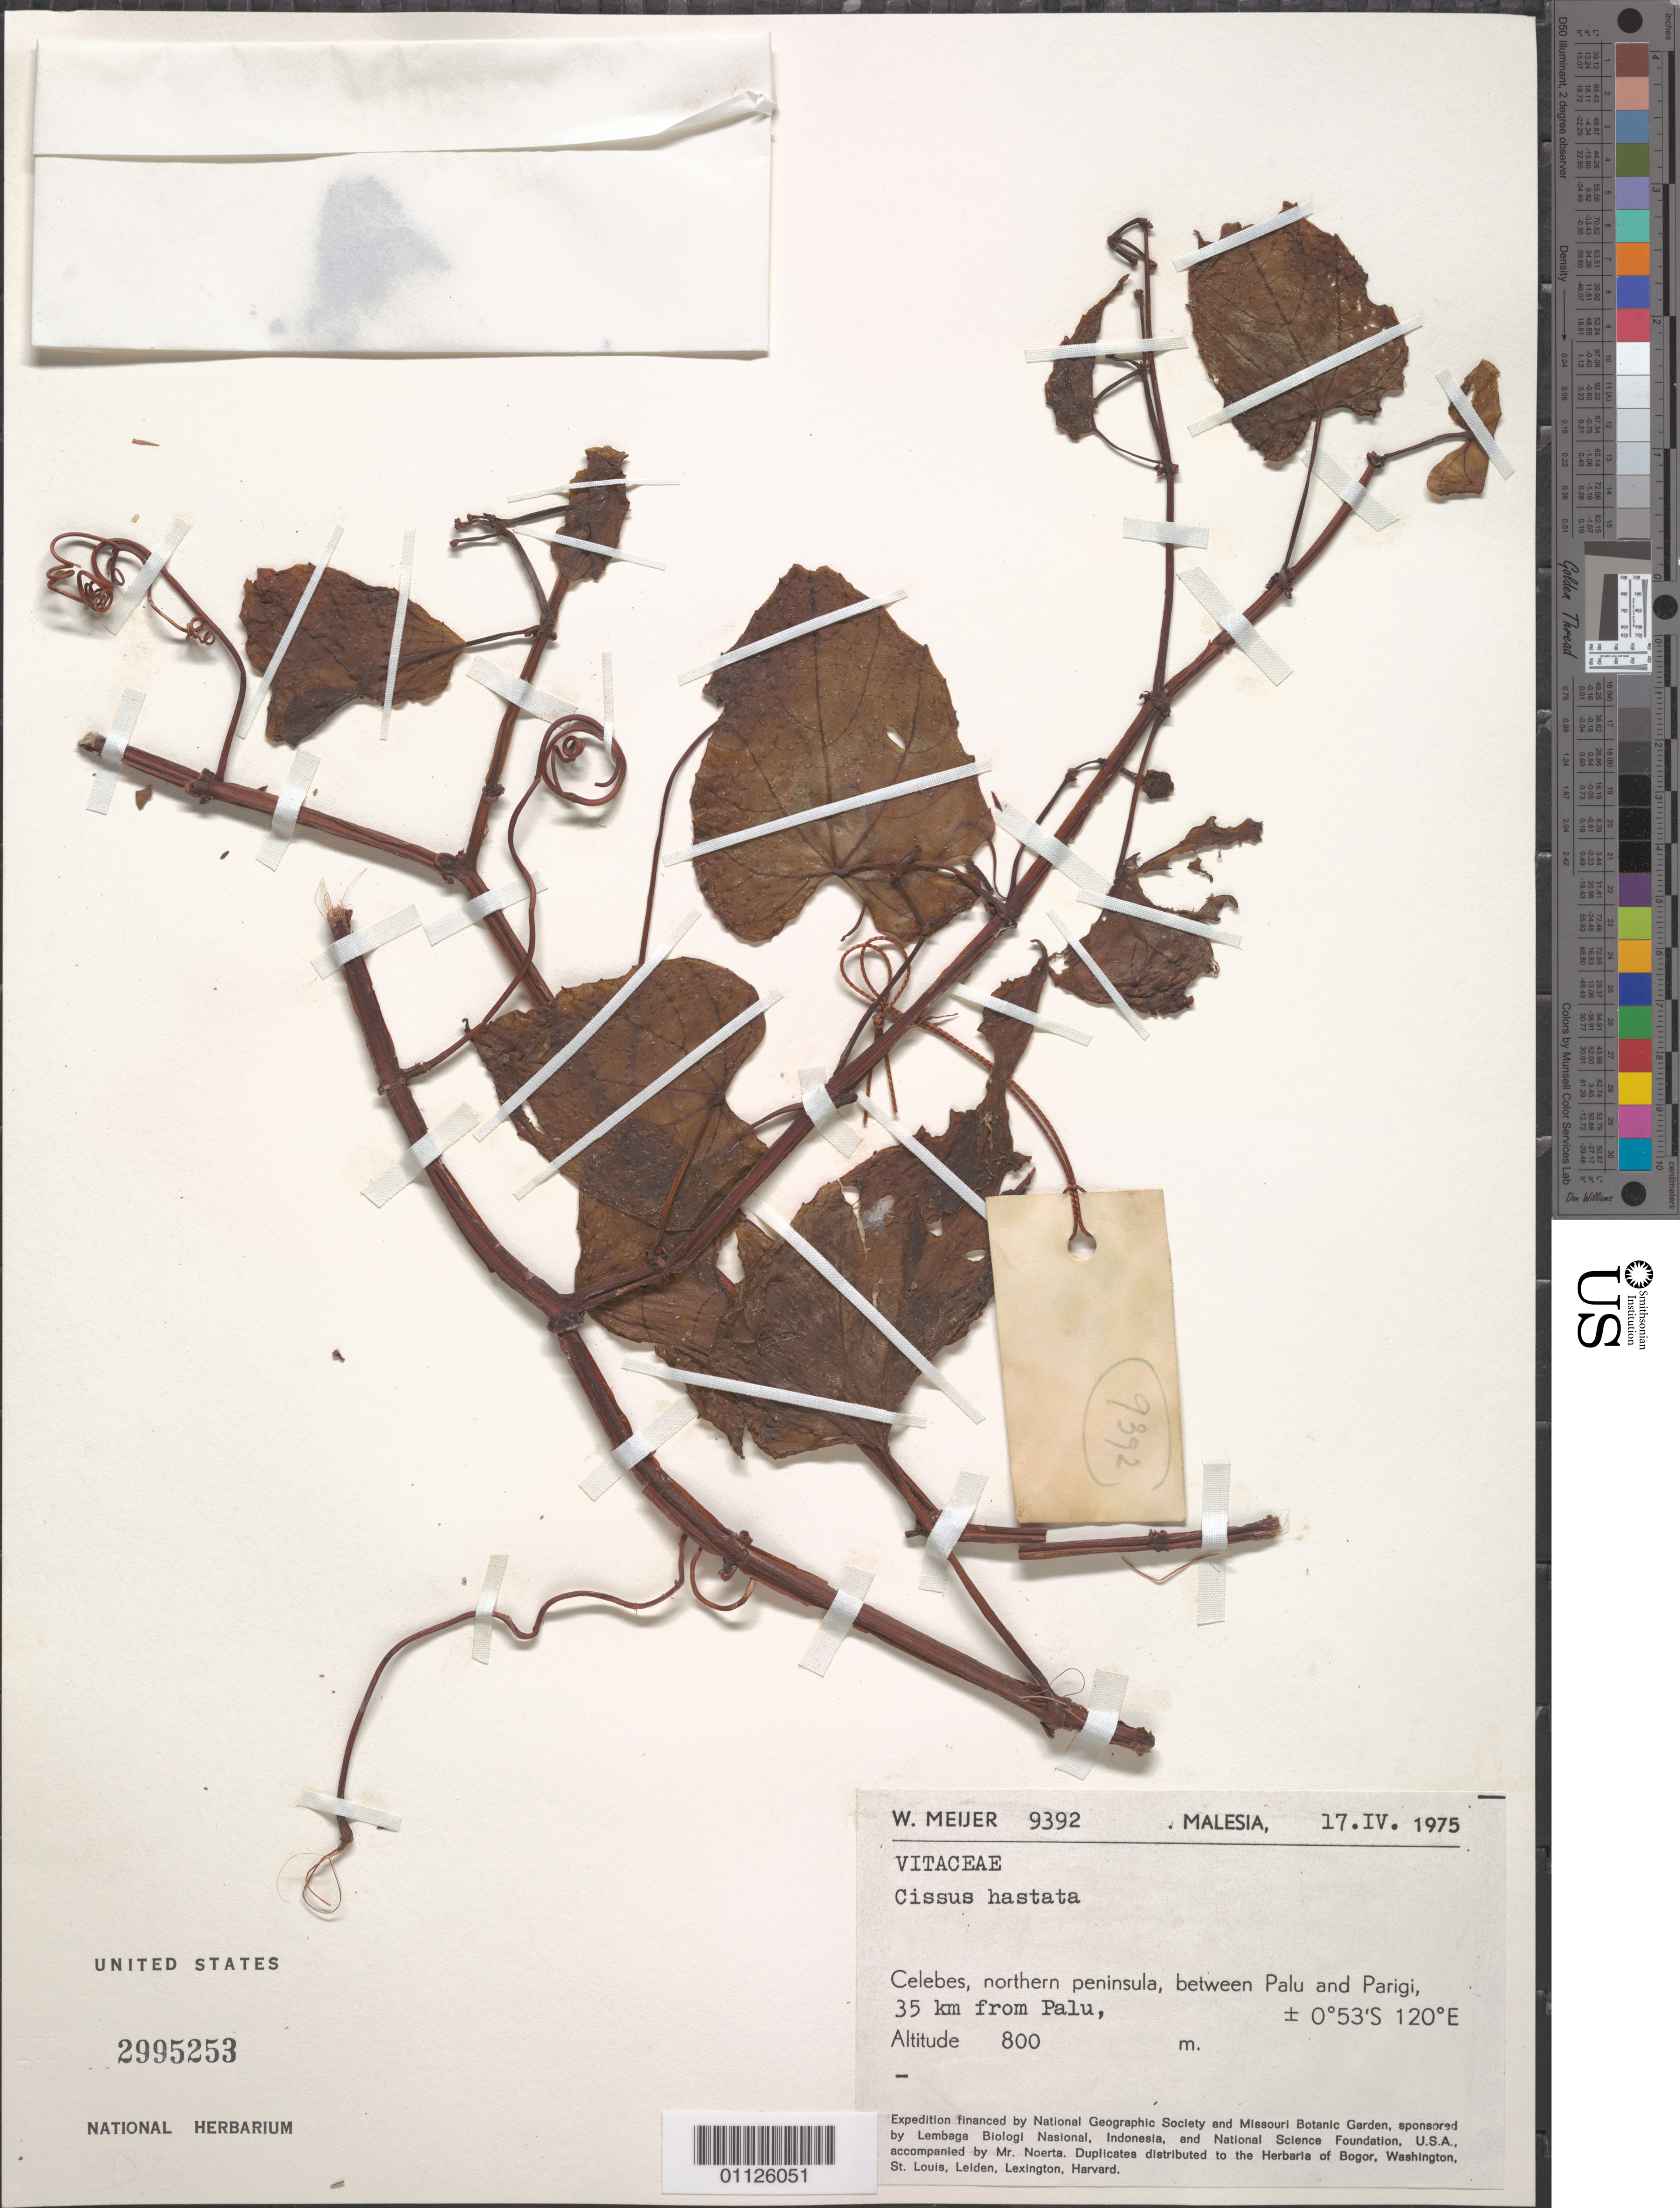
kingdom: Plantae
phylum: Tracheophyta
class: Magnoliopsida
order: Vitales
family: Vitaceae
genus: Cissus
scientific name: Cissus hastata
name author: Miq.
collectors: W. Meuer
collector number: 9392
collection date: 1975-04-17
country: Malaysia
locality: Celebes, nortern peninsula, between Palu and Parigi, 35 km from Palu.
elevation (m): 800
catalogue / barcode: US 2995253